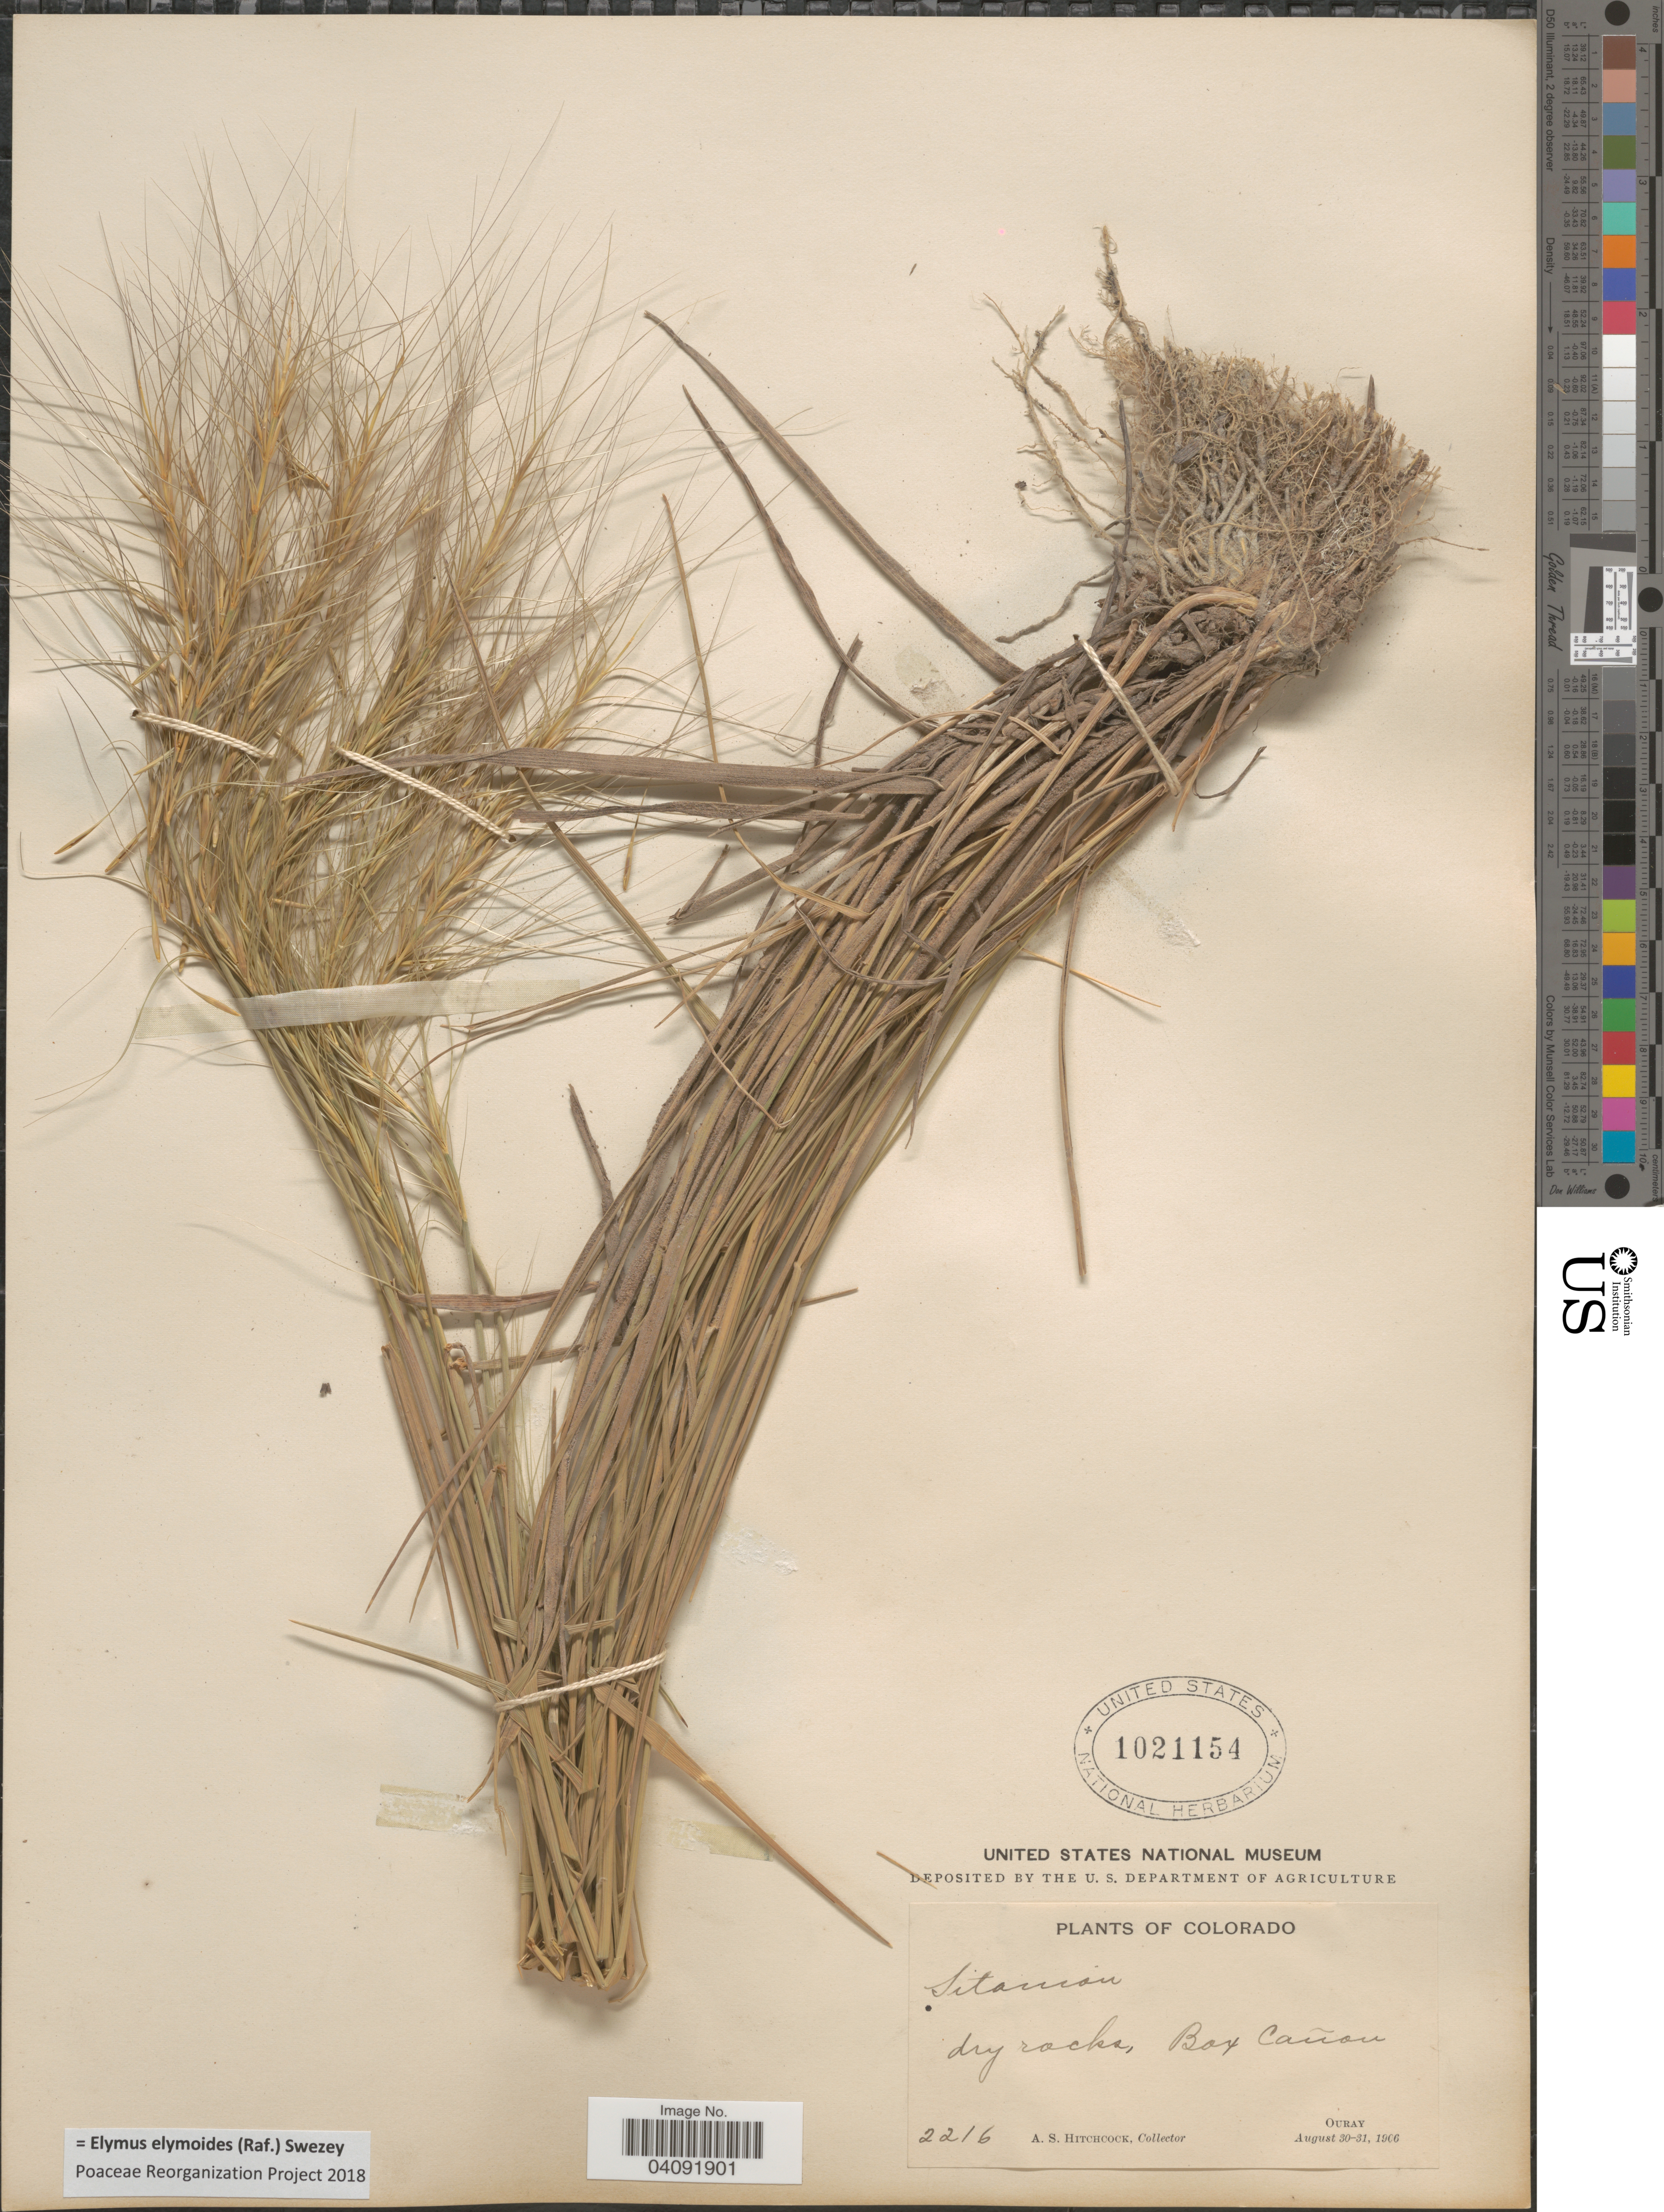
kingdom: Plantae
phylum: Tracheophyta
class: Liliopsida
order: Poales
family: Poaceae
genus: Elymus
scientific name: Elymus elymoides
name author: (Raf.) Swezey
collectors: A. S. Hitchcock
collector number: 2216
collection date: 1906-08-30/1906-08-31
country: United States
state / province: Colorado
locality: Dry rocks, Box Cañon. Ouray.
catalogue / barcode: US 1021154